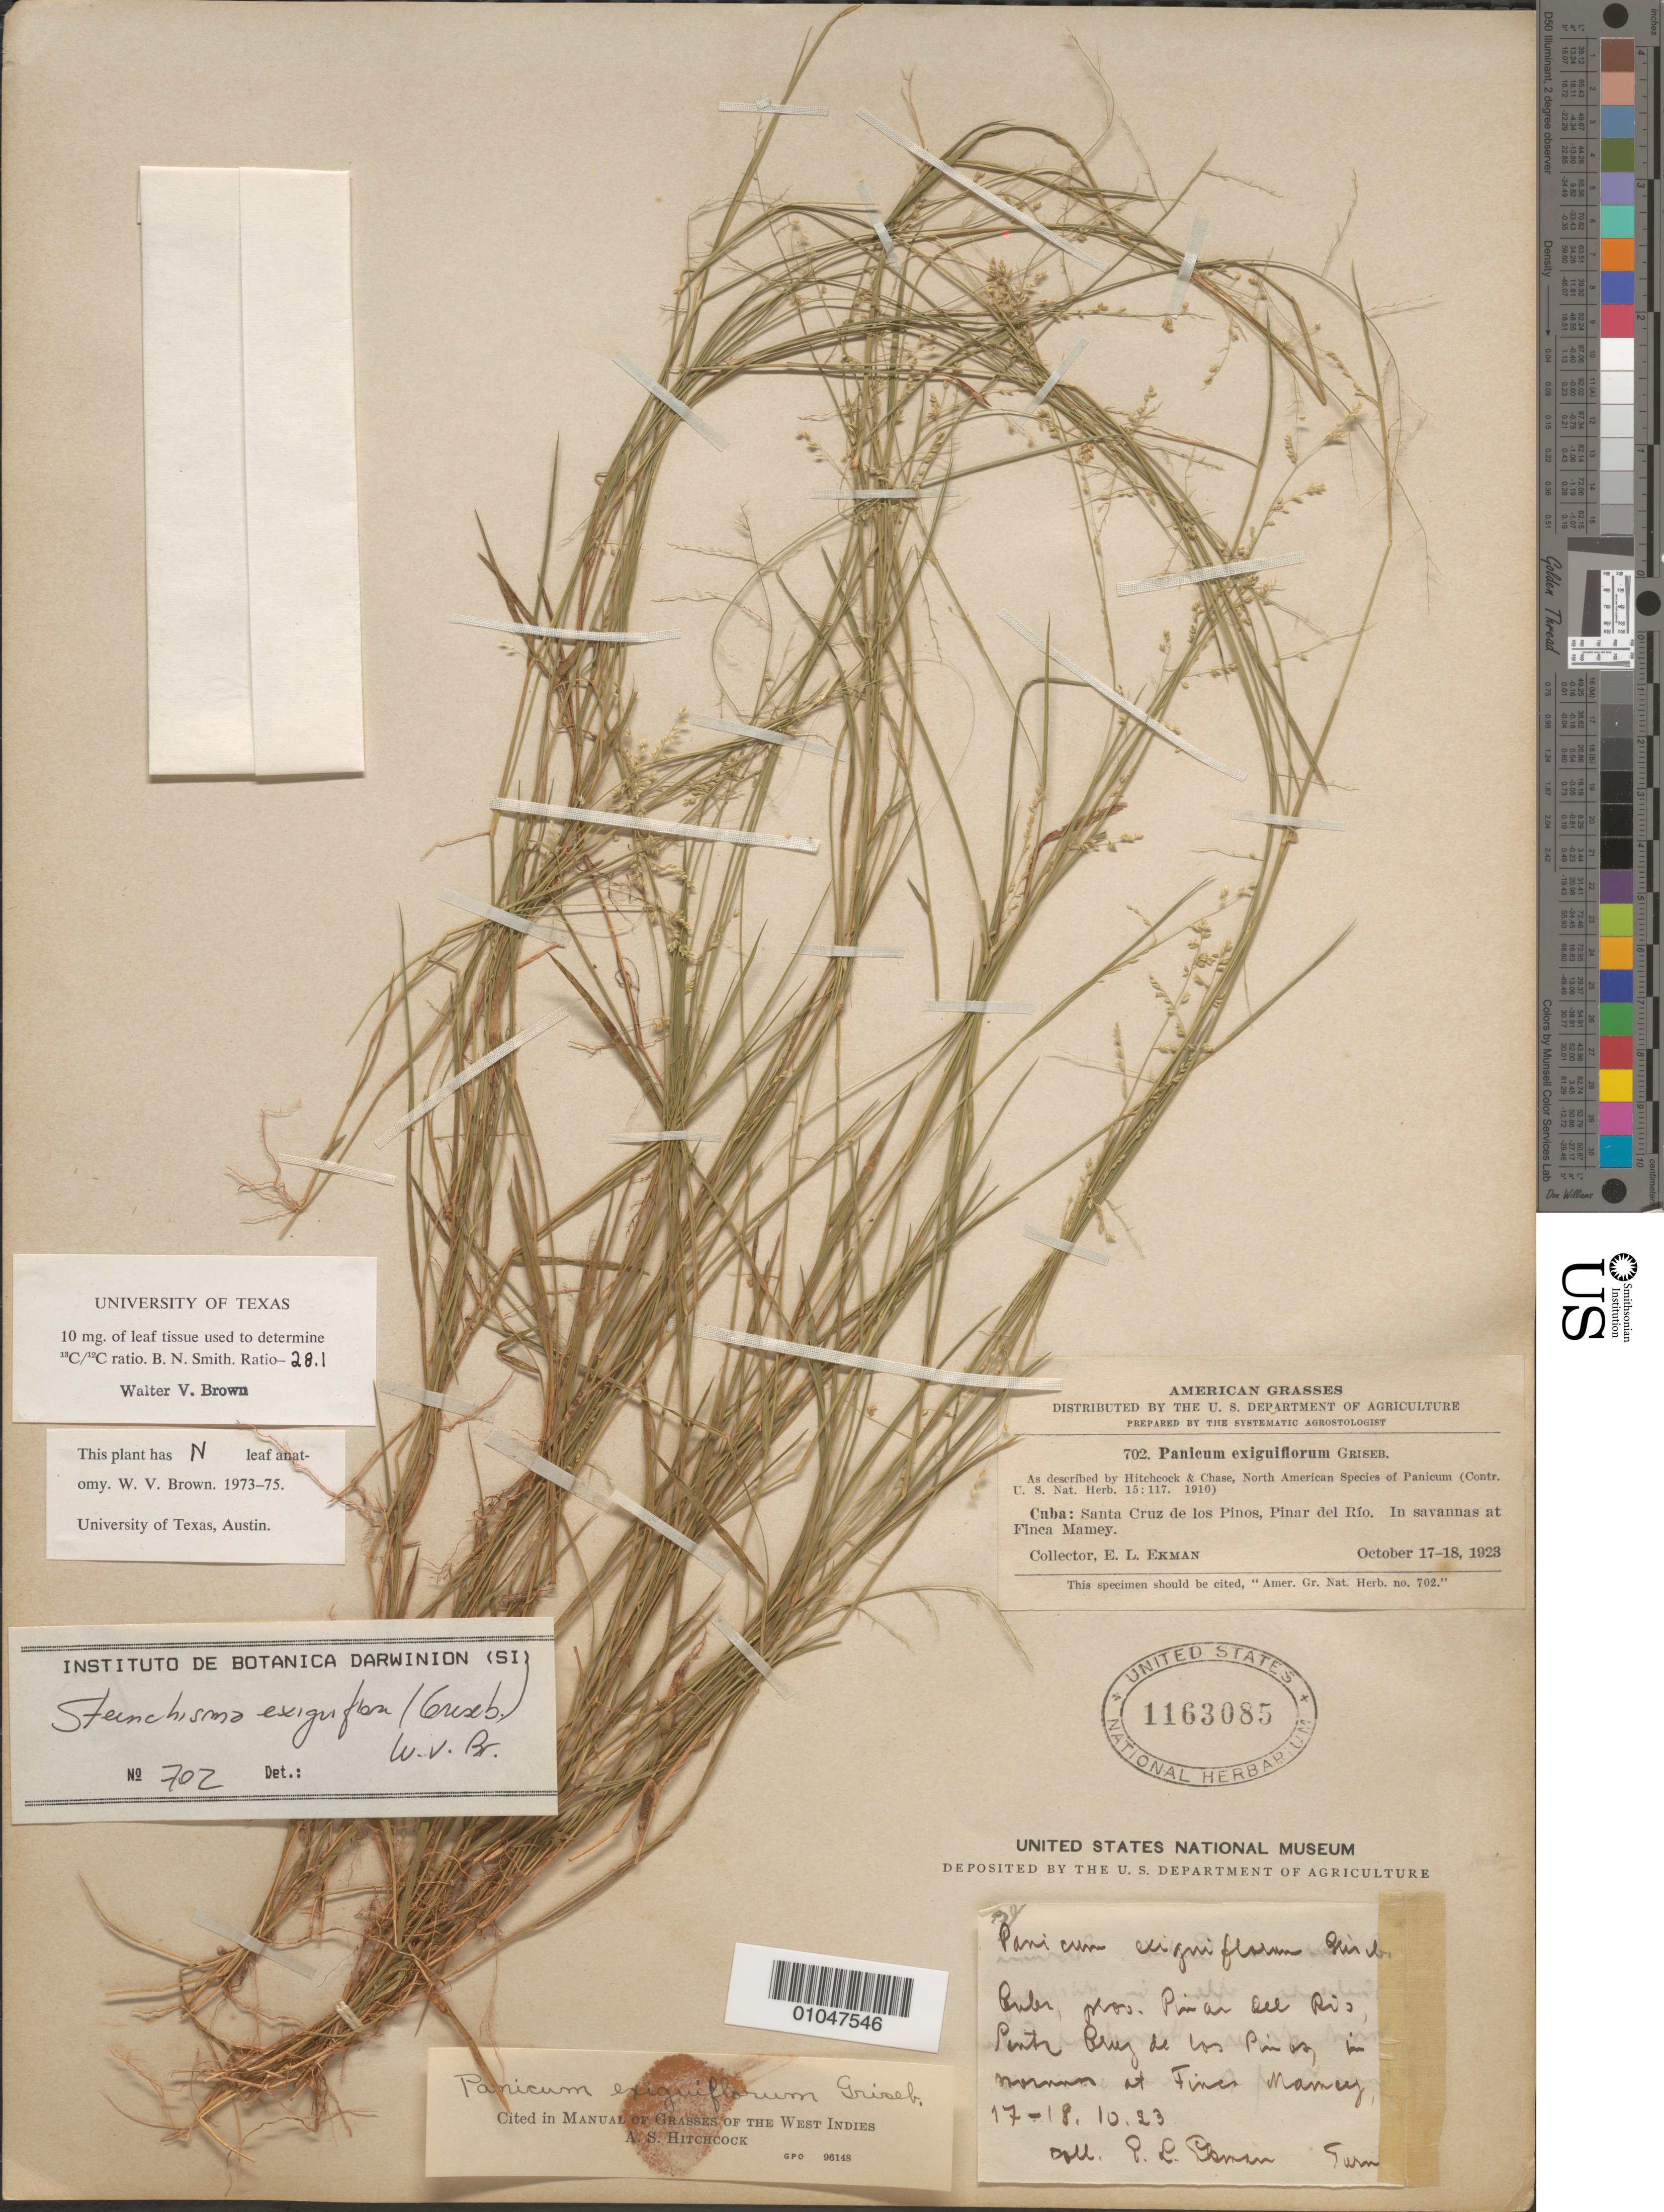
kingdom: Plantae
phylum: Tracheophyta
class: Liliopsida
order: Poales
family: Poaceae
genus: Panicum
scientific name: Panicum exiguiflorum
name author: Griseb.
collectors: E. L. Ekman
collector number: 702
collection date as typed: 17 Oct 1923 to 18 Oct 1923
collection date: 1923-10-17/1923-10-18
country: Cuba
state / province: Pinar del Rio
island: Cuba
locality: Santa Cruz de los Pinos, in savannas at Finca Mamey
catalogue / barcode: US 1163085